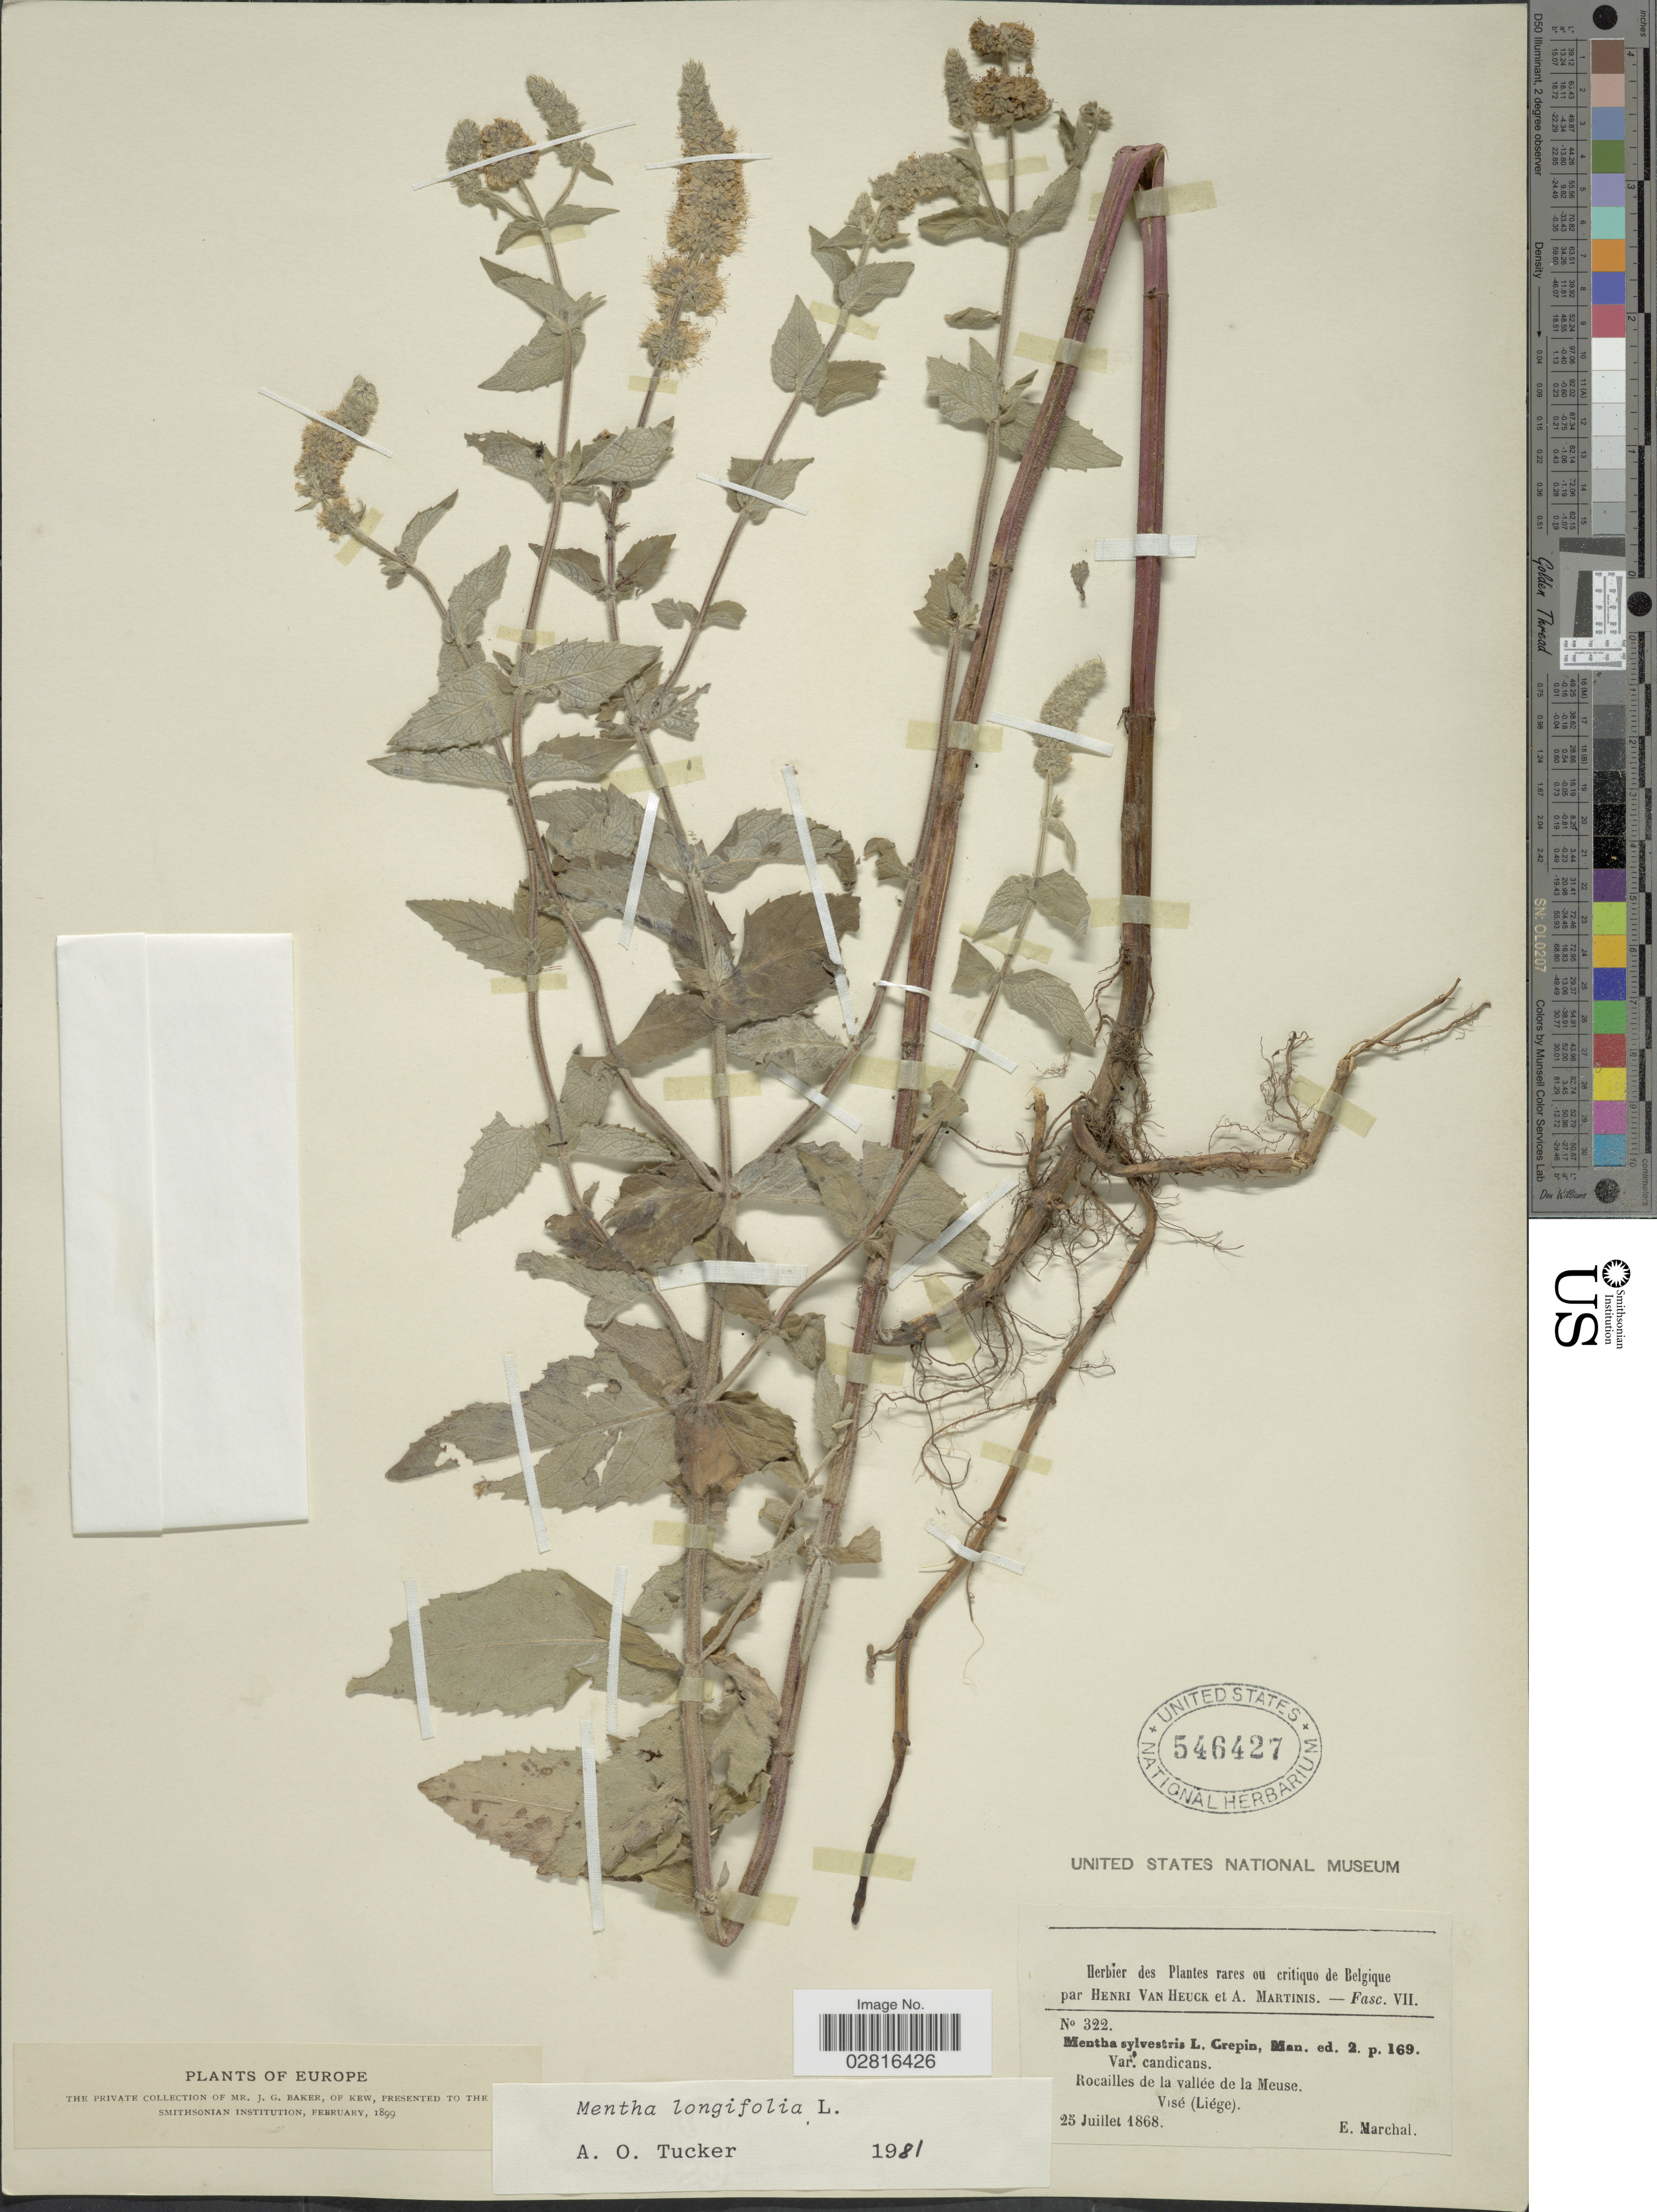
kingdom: Plantae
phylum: Tracheophyta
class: Magnoliopsida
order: Lamiales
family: Lamiaceae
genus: Mentha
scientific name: Mentha longifolia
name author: (L.) L.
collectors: É. Marchal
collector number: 322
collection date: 1868-07-25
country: Belgium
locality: Rocailles de la vallée de la Meuse. Visé (Liége). Europe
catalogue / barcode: US 546427